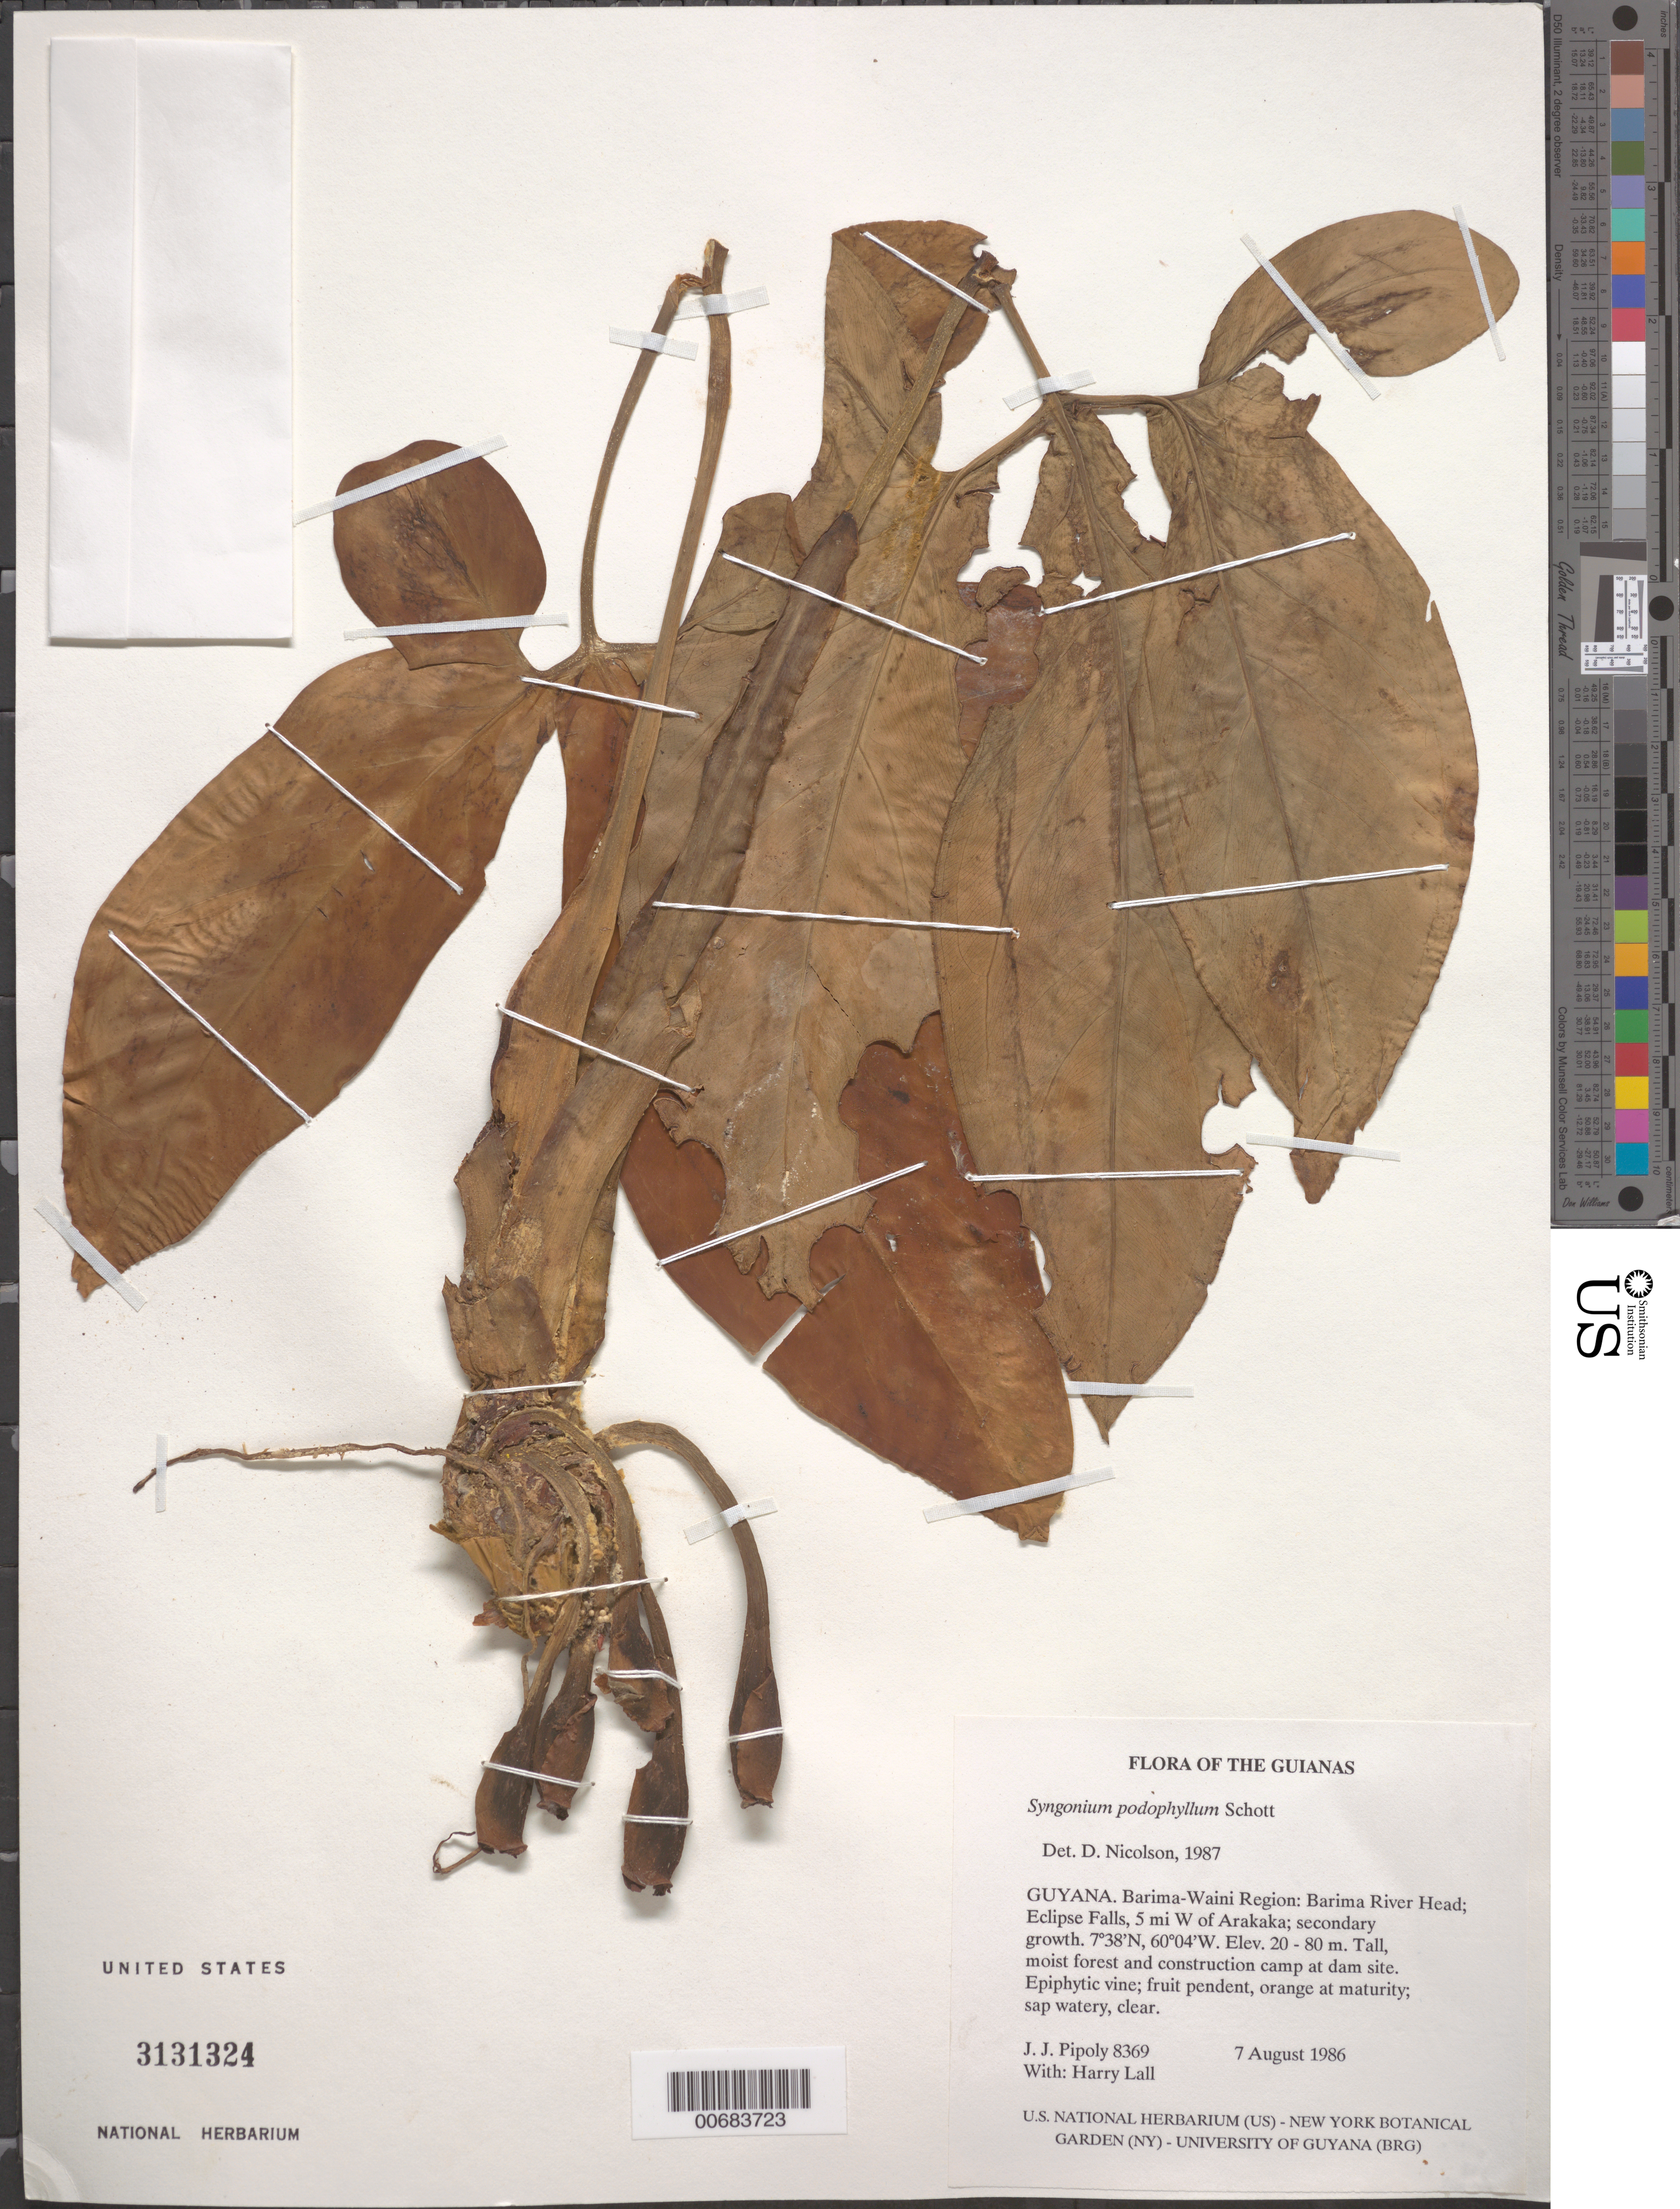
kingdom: Plantae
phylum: Tracheophyta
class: Liliopsida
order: Alismatales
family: Araceae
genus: Syngonium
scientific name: Syngonium podophyllum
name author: Schott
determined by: Nicolson, Dan H.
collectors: J. J. Pipoly & H. Lall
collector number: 8369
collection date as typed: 7 August 1986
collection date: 1986-08-07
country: Guyana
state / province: Barima-Waini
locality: Barima River head; Eclipse Falls, 5 mi W of Arakaka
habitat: Secondary growth, tall moist forest and construction camp at dam site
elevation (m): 20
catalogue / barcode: US 3131324